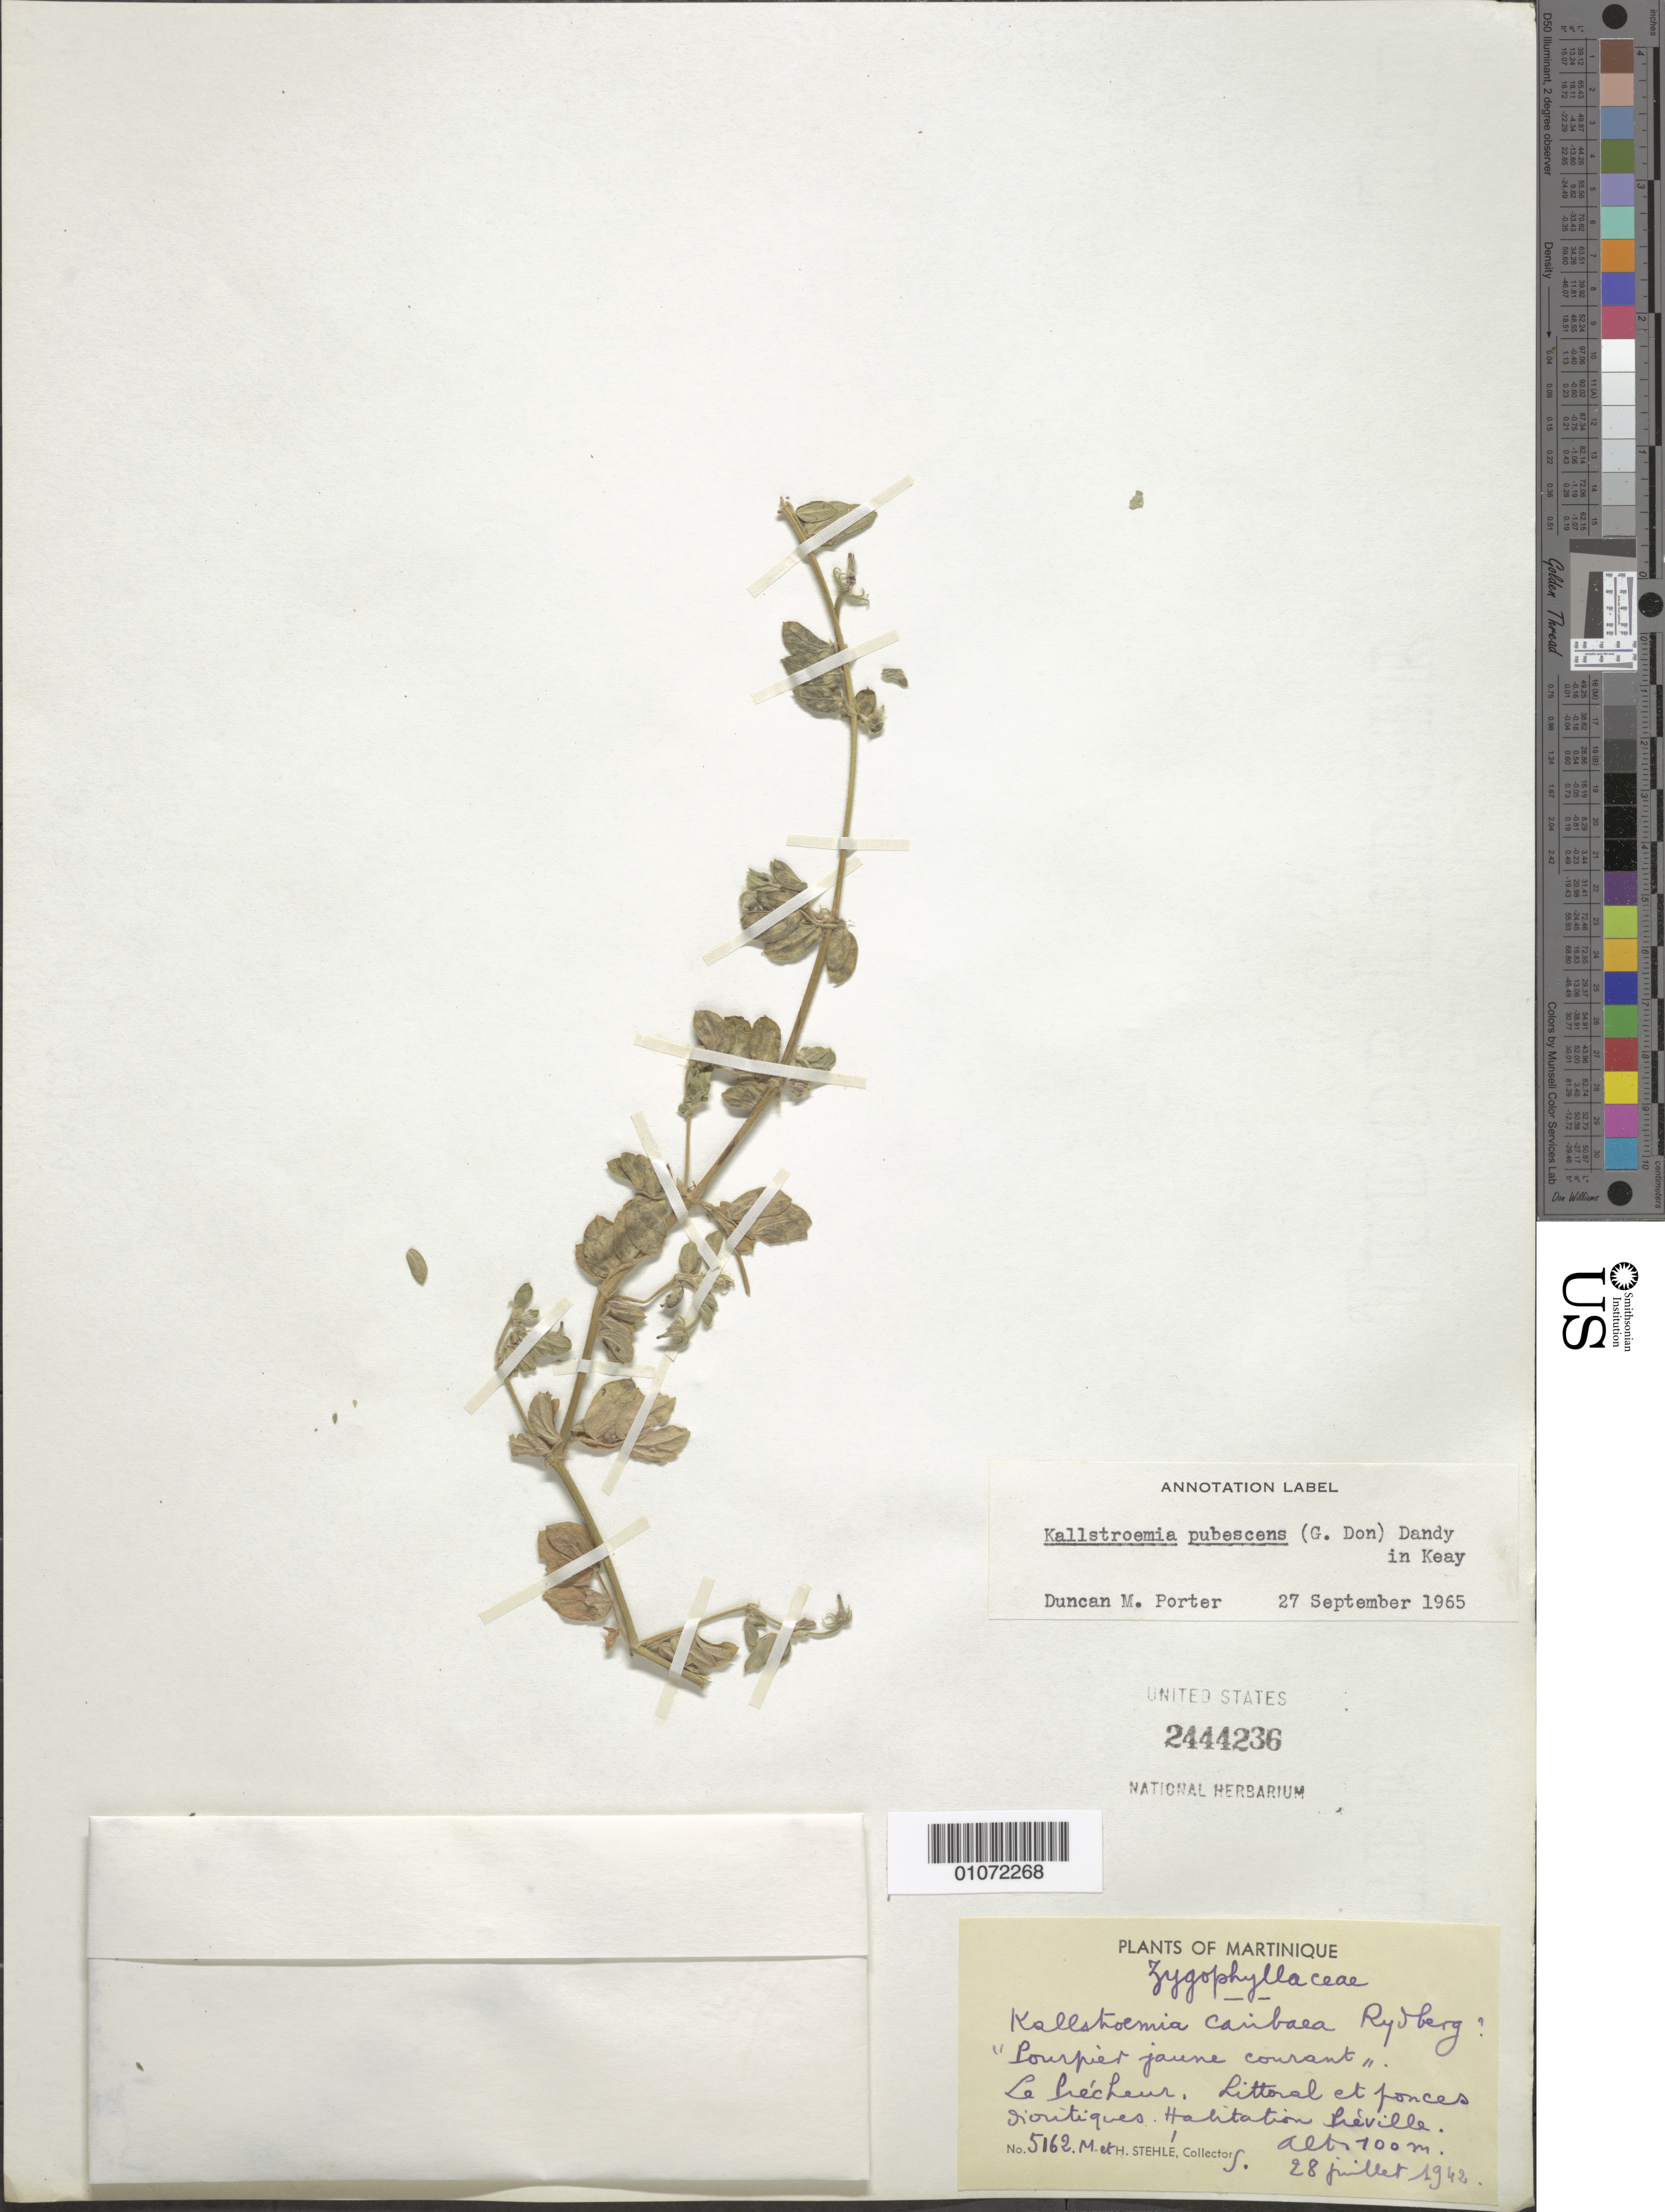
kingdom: Plantae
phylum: Tracheophyta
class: Magnoliopsida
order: Zygophyllales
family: Zygophyllaceae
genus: Kallstroemia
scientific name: Kallstroemia pubescens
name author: (G. Don) Dandy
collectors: H. Stehlé & M. Stehlé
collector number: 5162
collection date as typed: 28 Jul 1942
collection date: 1942-07-28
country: Martinique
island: Martinique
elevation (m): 100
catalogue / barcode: US 2444236